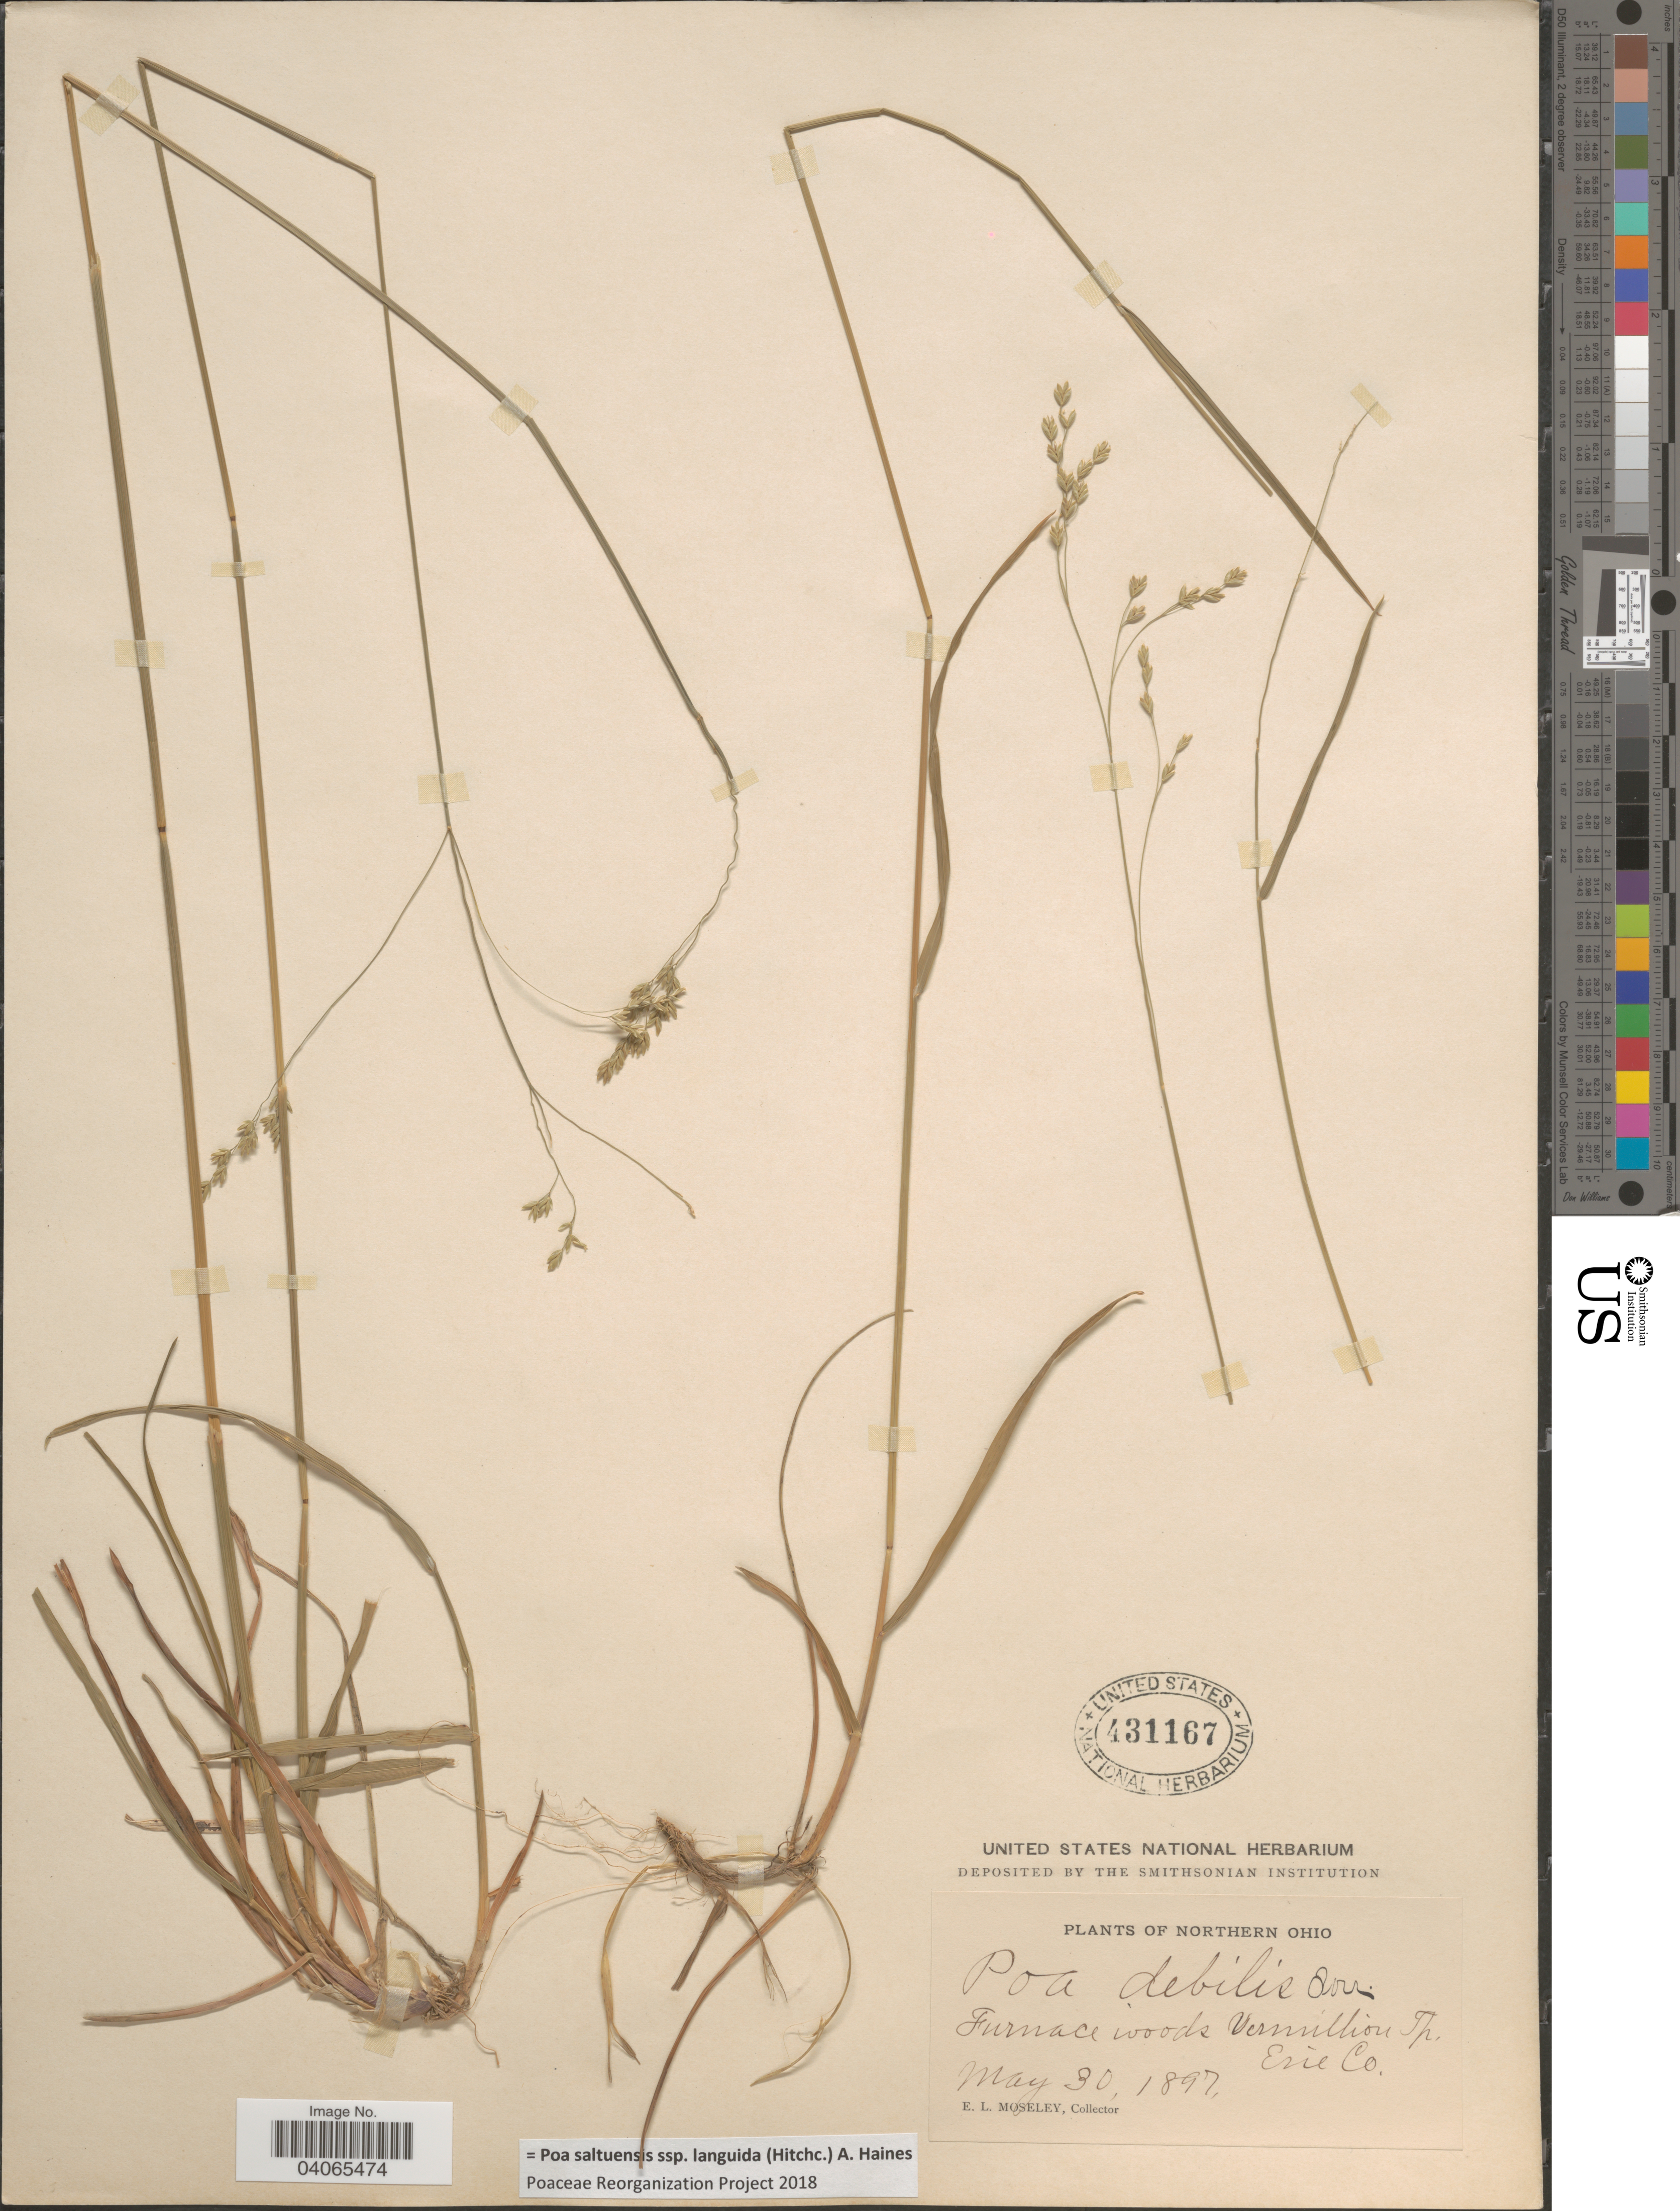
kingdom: Plantae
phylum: Tracheophyta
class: Liliopsida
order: Poales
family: Poaceae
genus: Poa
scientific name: Poa saltuensis subsp. languida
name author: (Hitchc.) A. Haines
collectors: E. Moseley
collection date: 1897-05-30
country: United States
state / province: Ohio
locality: Northern Ohio. Furnace woods Vermillion Tp, Erie Co.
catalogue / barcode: US 431167